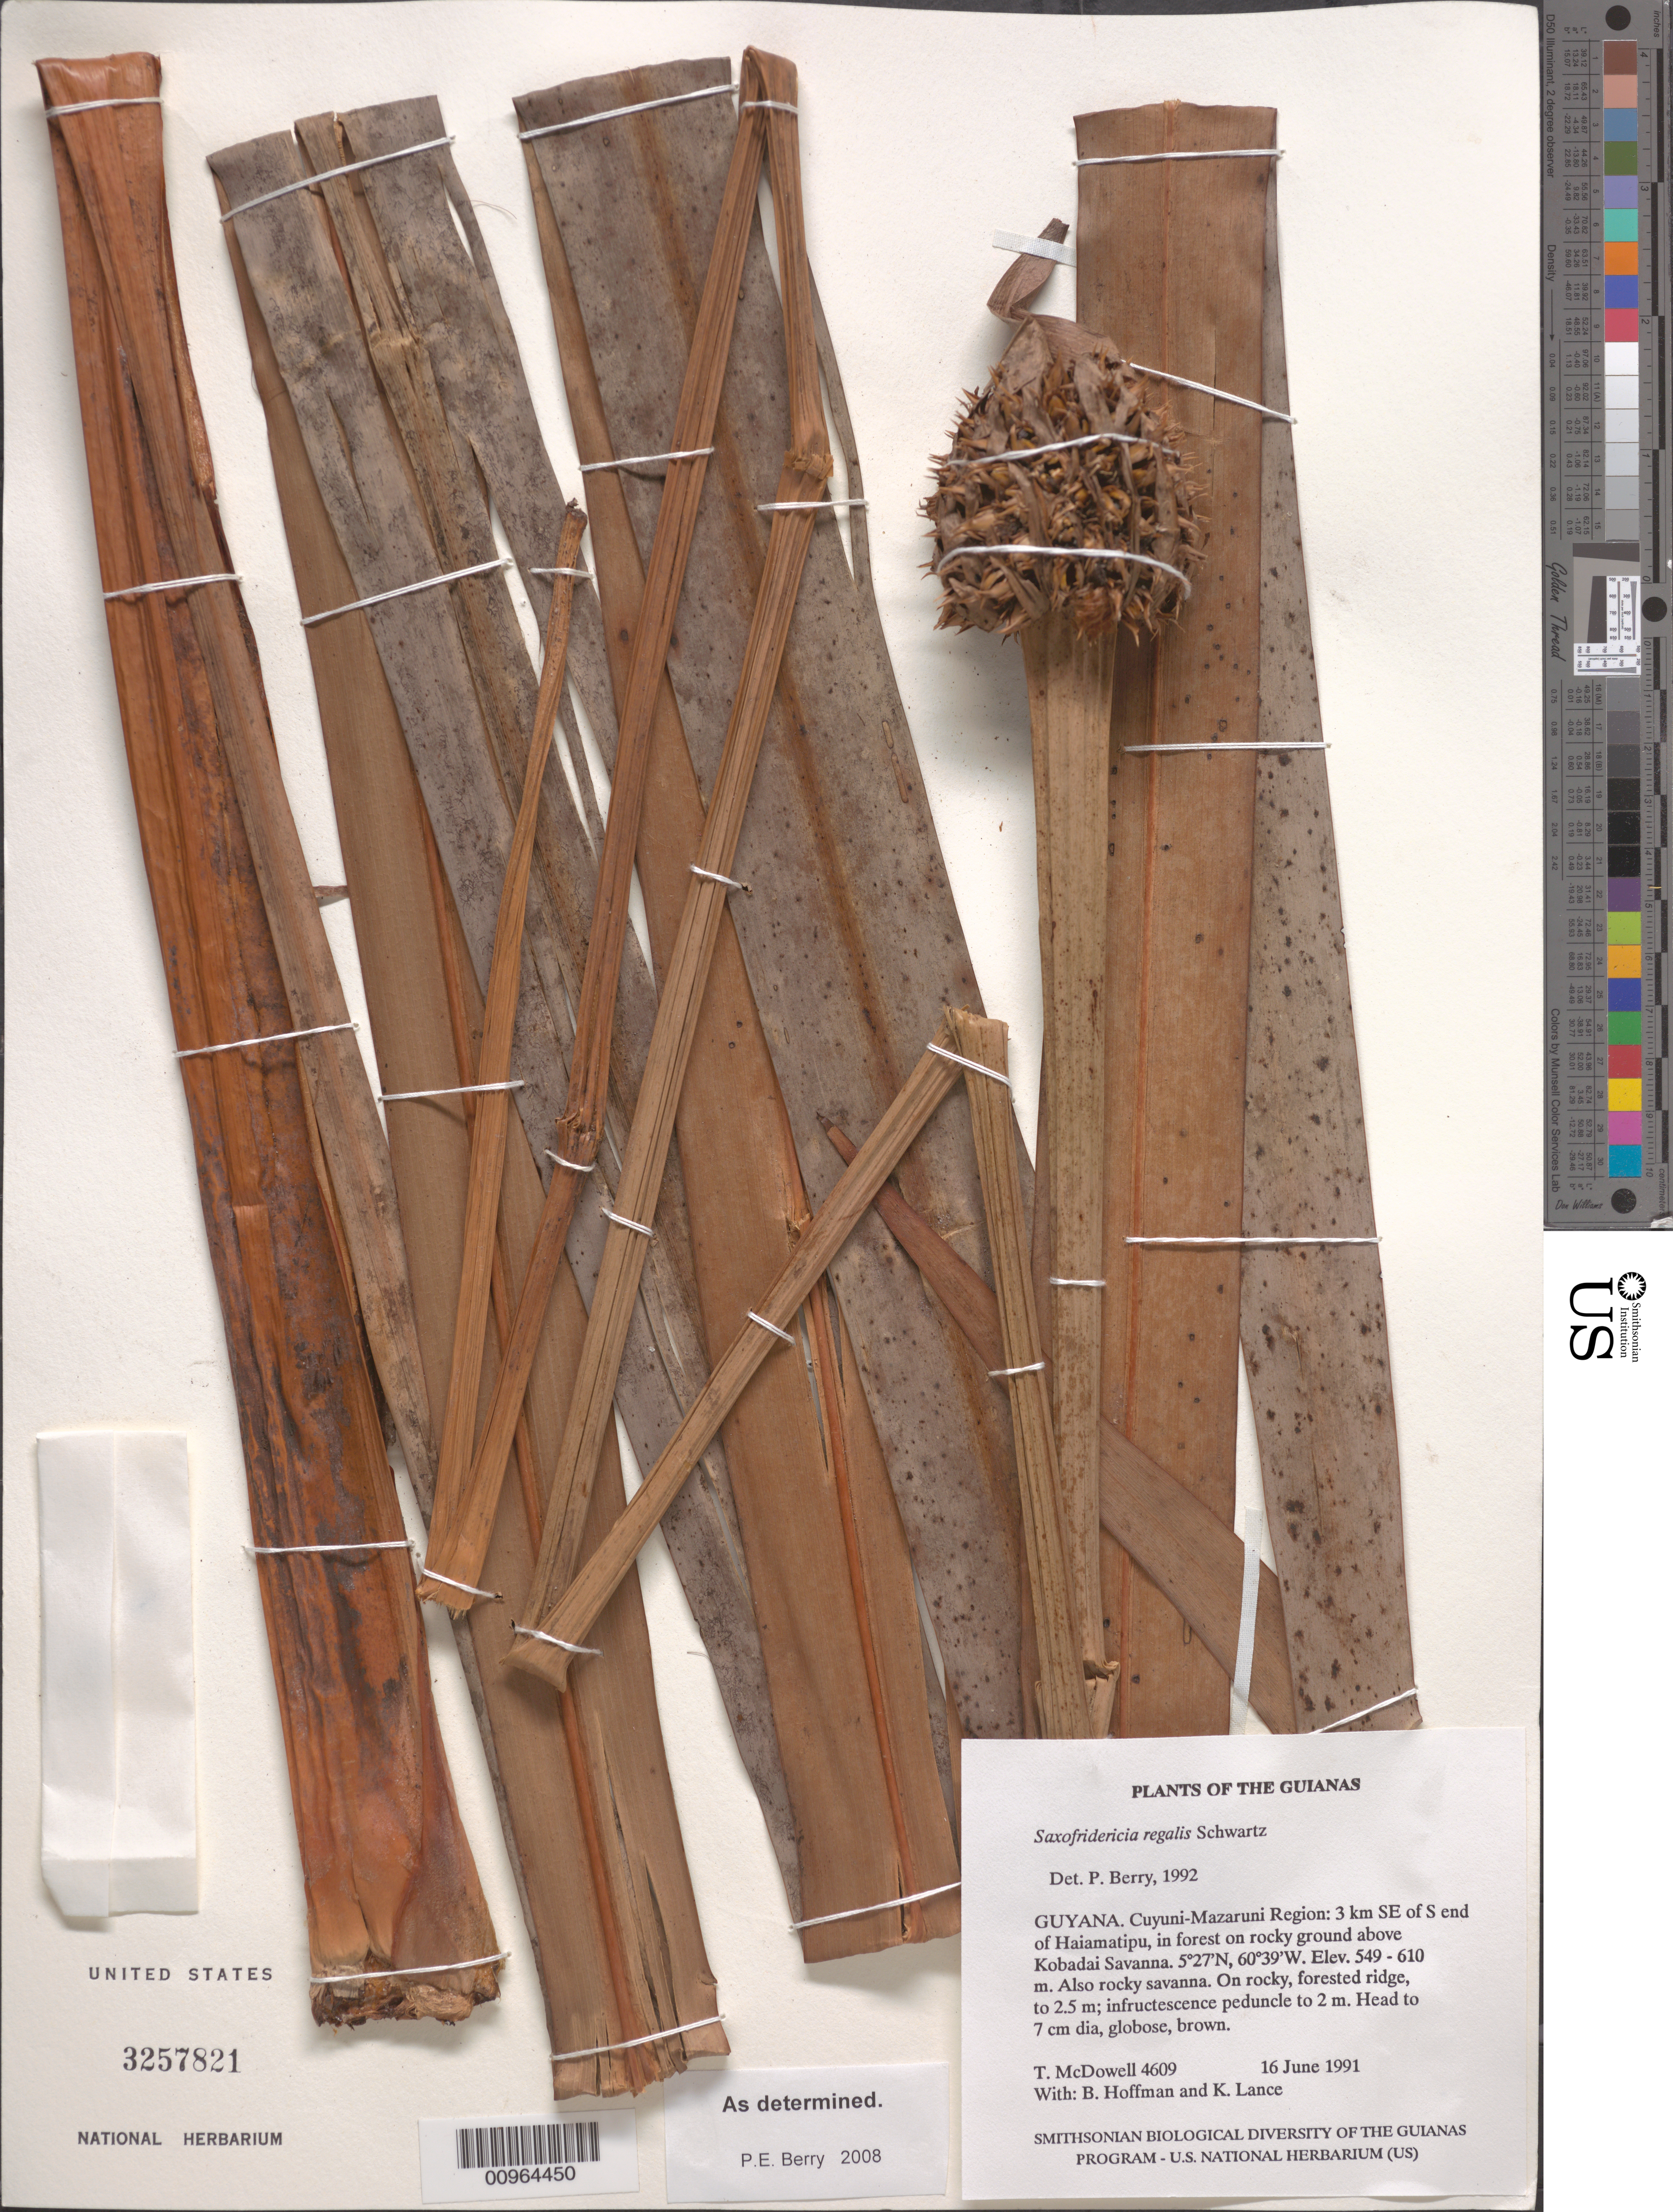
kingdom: Plantae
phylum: Tracheophyta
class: Liliopsida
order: Poales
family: Rapateaceae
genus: Saxofridericia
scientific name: Saxofridericia regalis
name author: R.H. Schomb.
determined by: Berry, P. E., (WIS), University of Wisconsin - Madison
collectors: T. McDowell, B. Hoffman & K. Lance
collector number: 4609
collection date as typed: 16 June 1991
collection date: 1991-06-16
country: Guyana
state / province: Cuyuni-Mazaruni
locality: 3 km SE of S end of Haiamatipu, above Kobadai Savanna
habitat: Forest on rocky ground; also rocky savanna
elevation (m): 550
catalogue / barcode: US 3257821